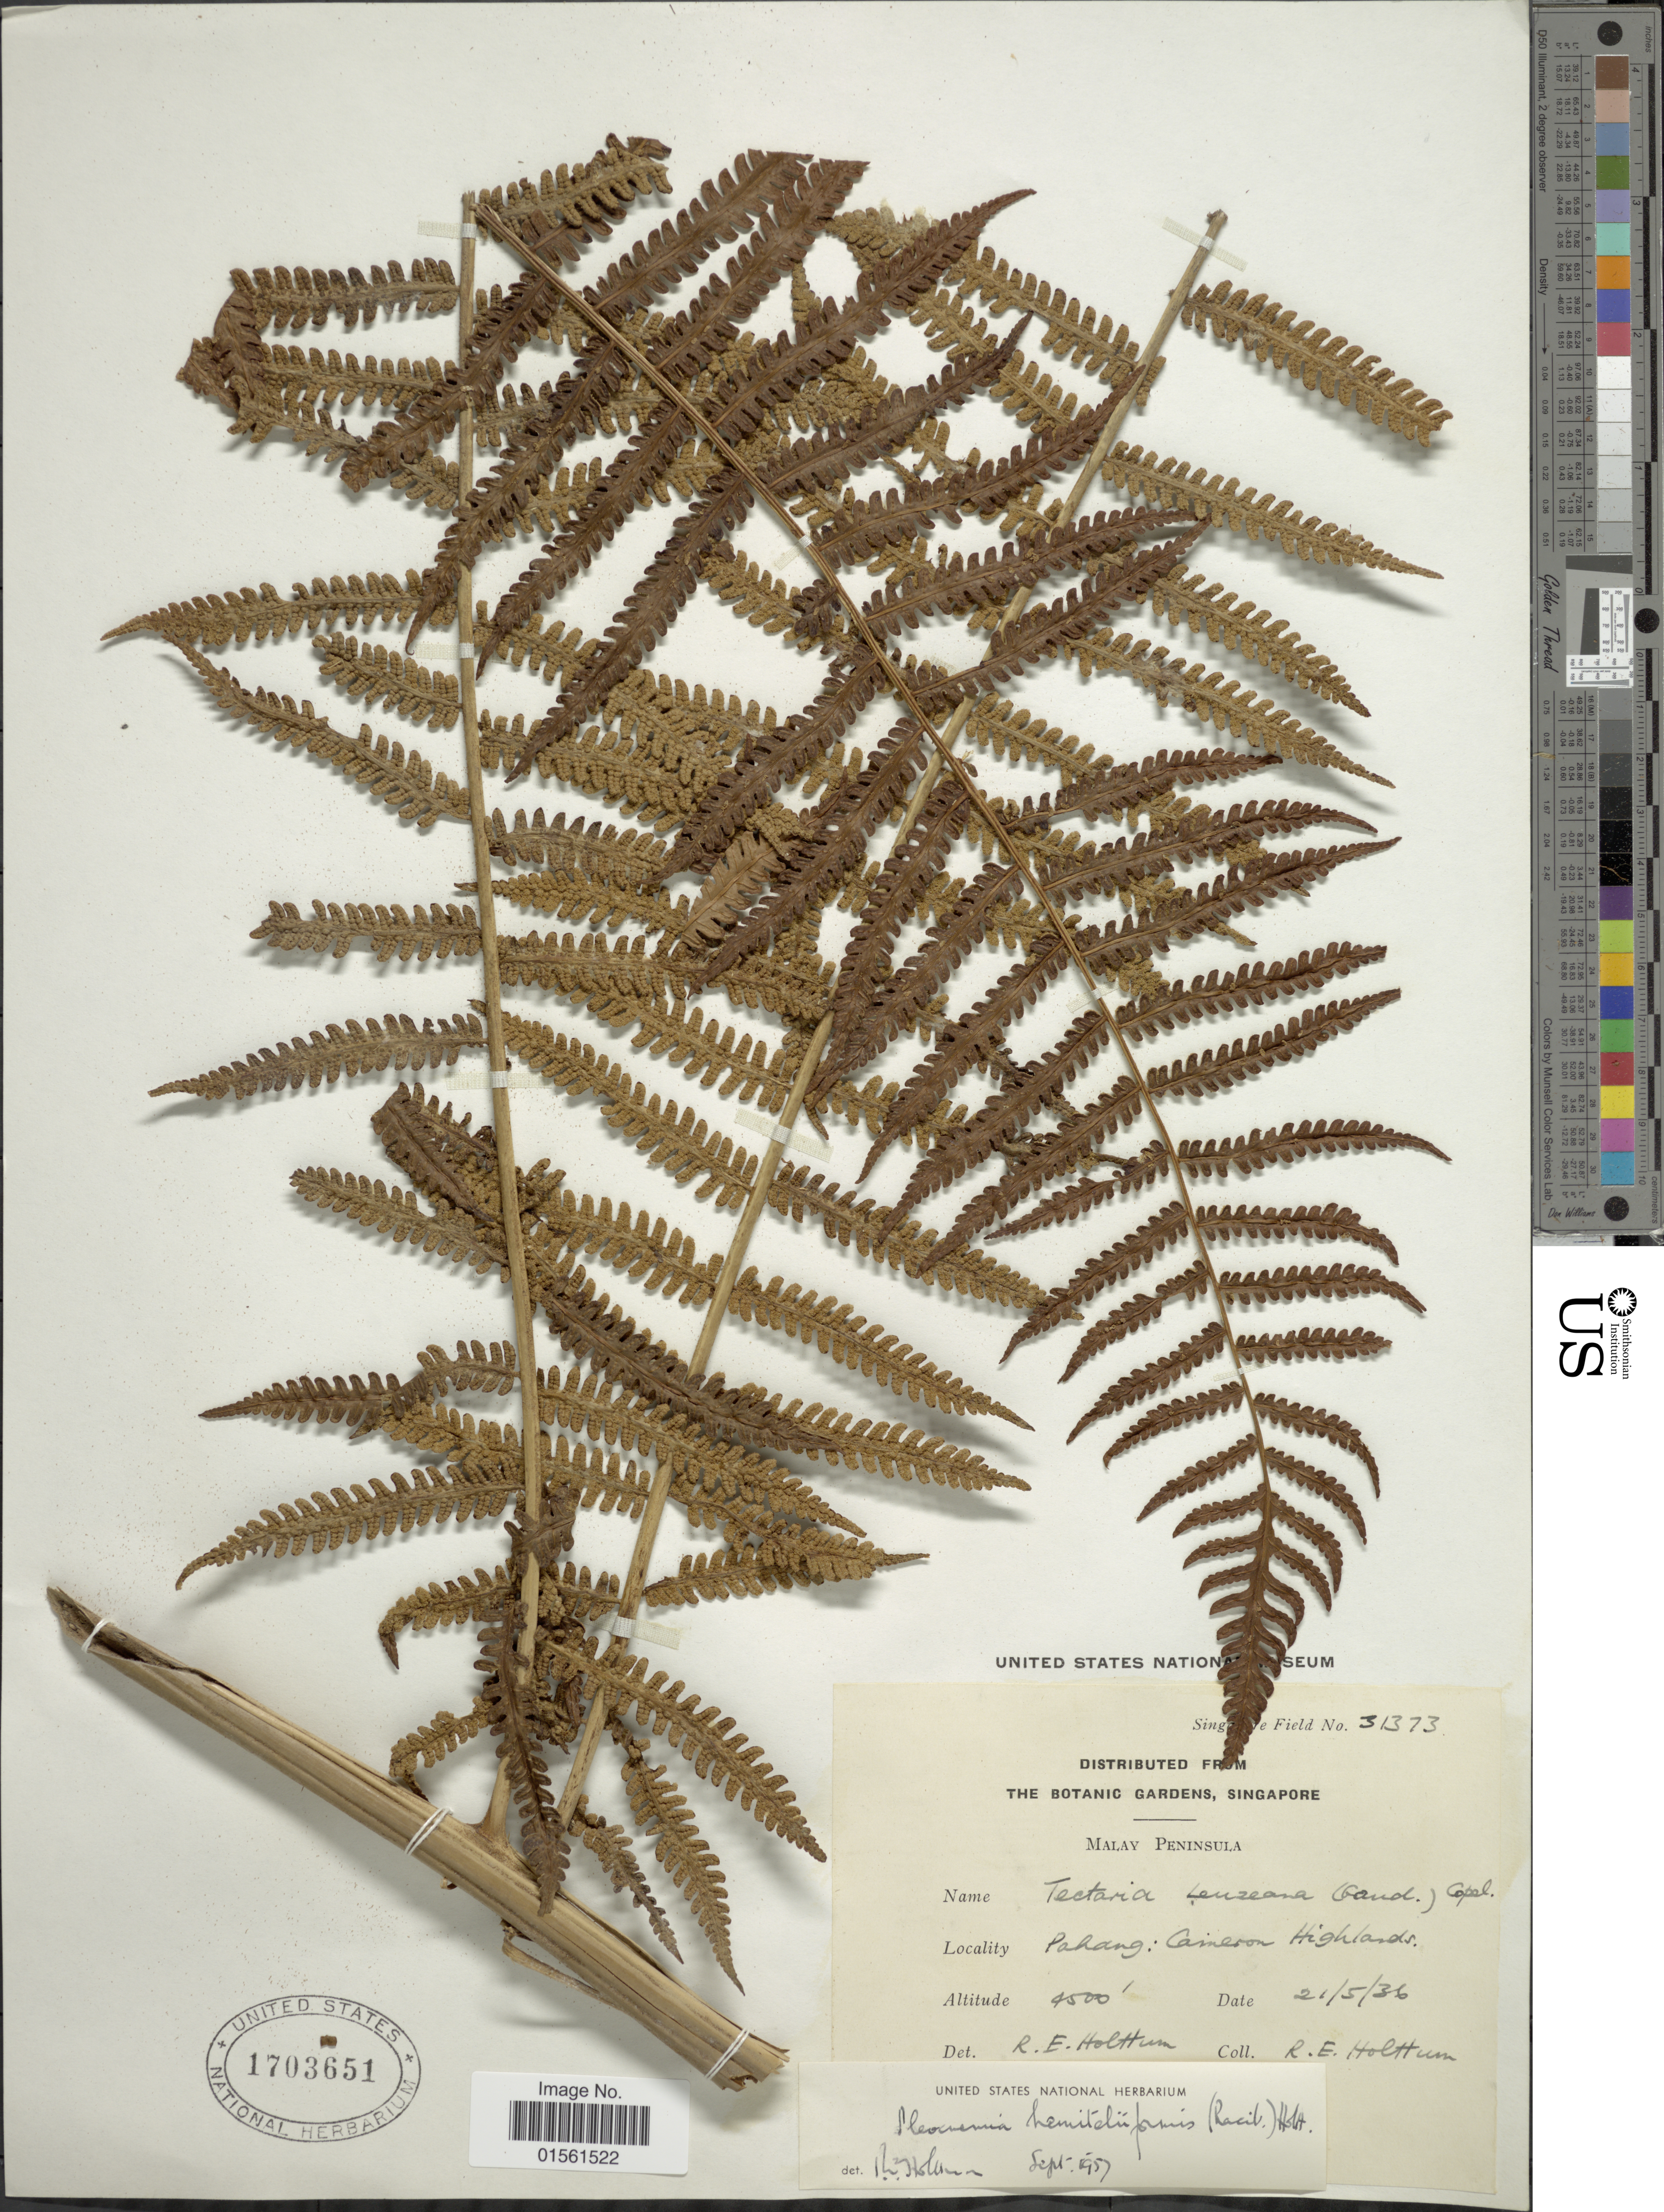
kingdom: Plantae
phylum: Tracheophyta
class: Polypodiopsida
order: Polypodiales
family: Dryopteridaceae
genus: Pleocnemia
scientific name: Pleocnemia hemiteliiformis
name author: (Racib.) Holttum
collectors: R. E. Holttum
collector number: Siga! Field 31373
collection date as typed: Transcribed d/m/y: 21/5/36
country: Malaysia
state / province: Pahang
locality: Malay Peninsula, Pahang: Cameron Highlands.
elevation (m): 1372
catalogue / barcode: US 1703651